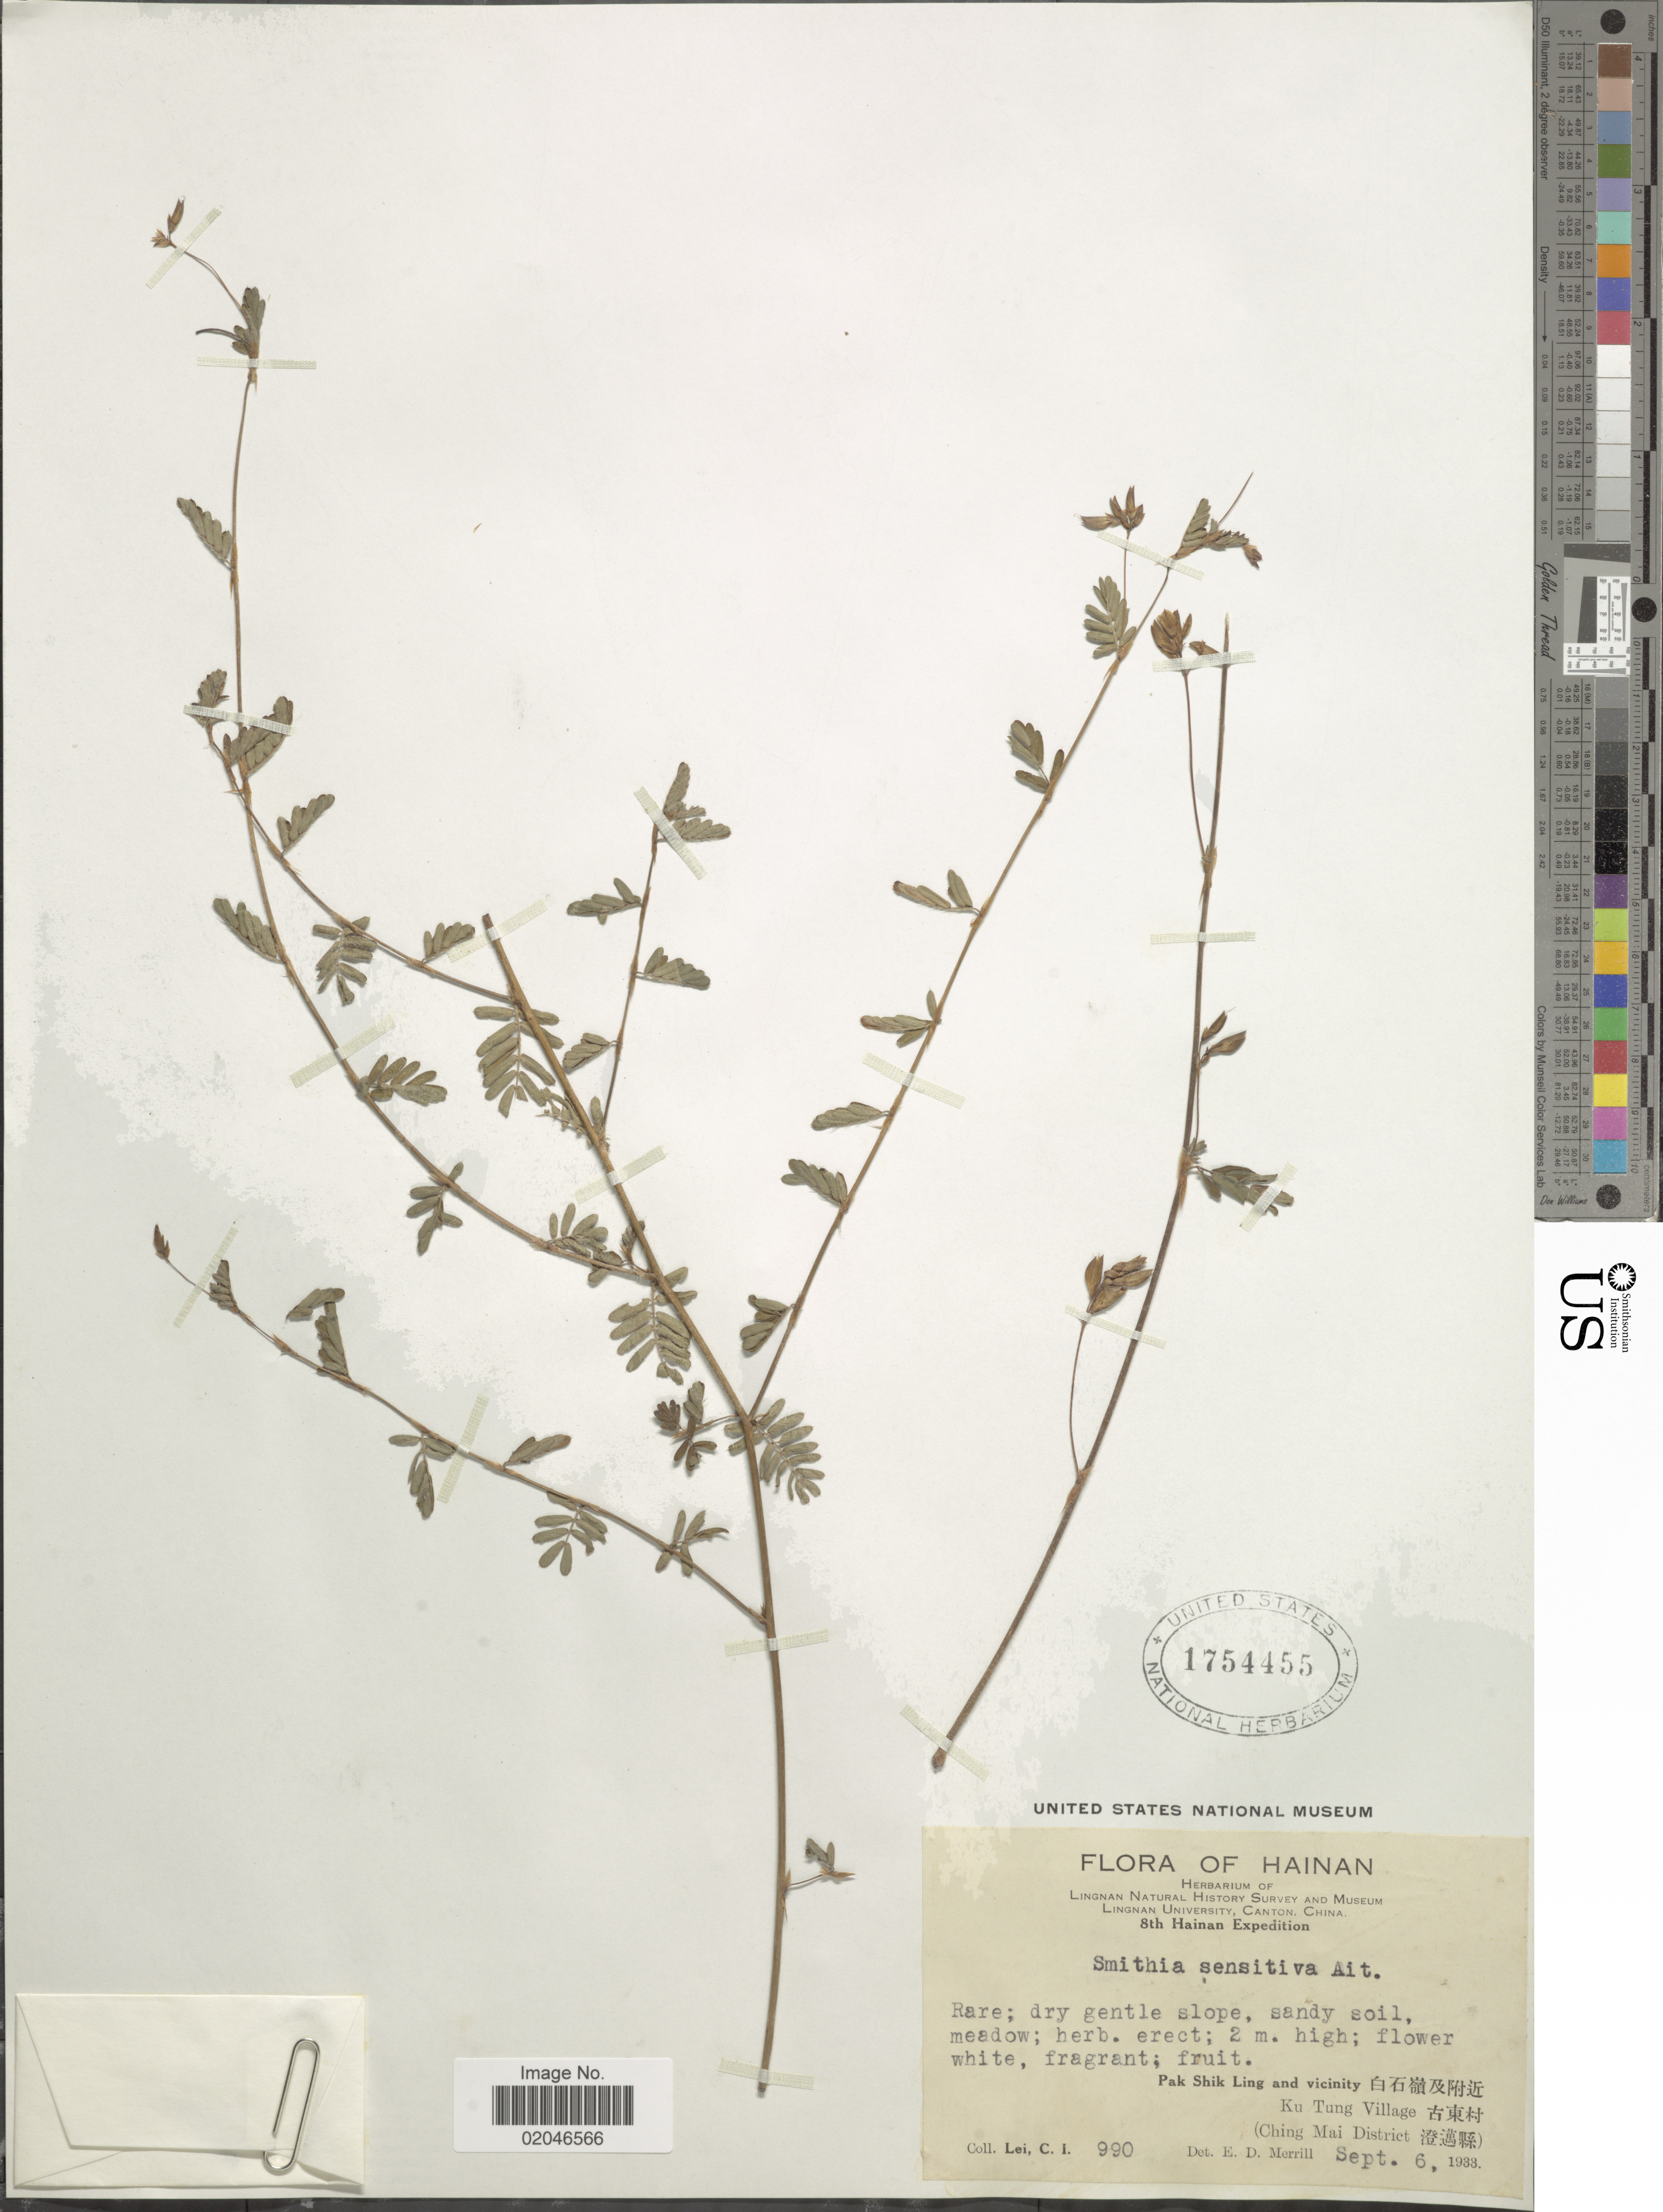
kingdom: Plantae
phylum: Tracheophyta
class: Magnoliopsida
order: Fabales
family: Fabaceae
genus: Smithia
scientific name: Smithia sensitiva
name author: Aiton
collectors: C. I. Lei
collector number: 990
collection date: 1933-09-06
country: China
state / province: Hainan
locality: Pak Shik Ling and vicinity X, Ku Tung Village X, (Ching Mai District X)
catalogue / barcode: US 1754455